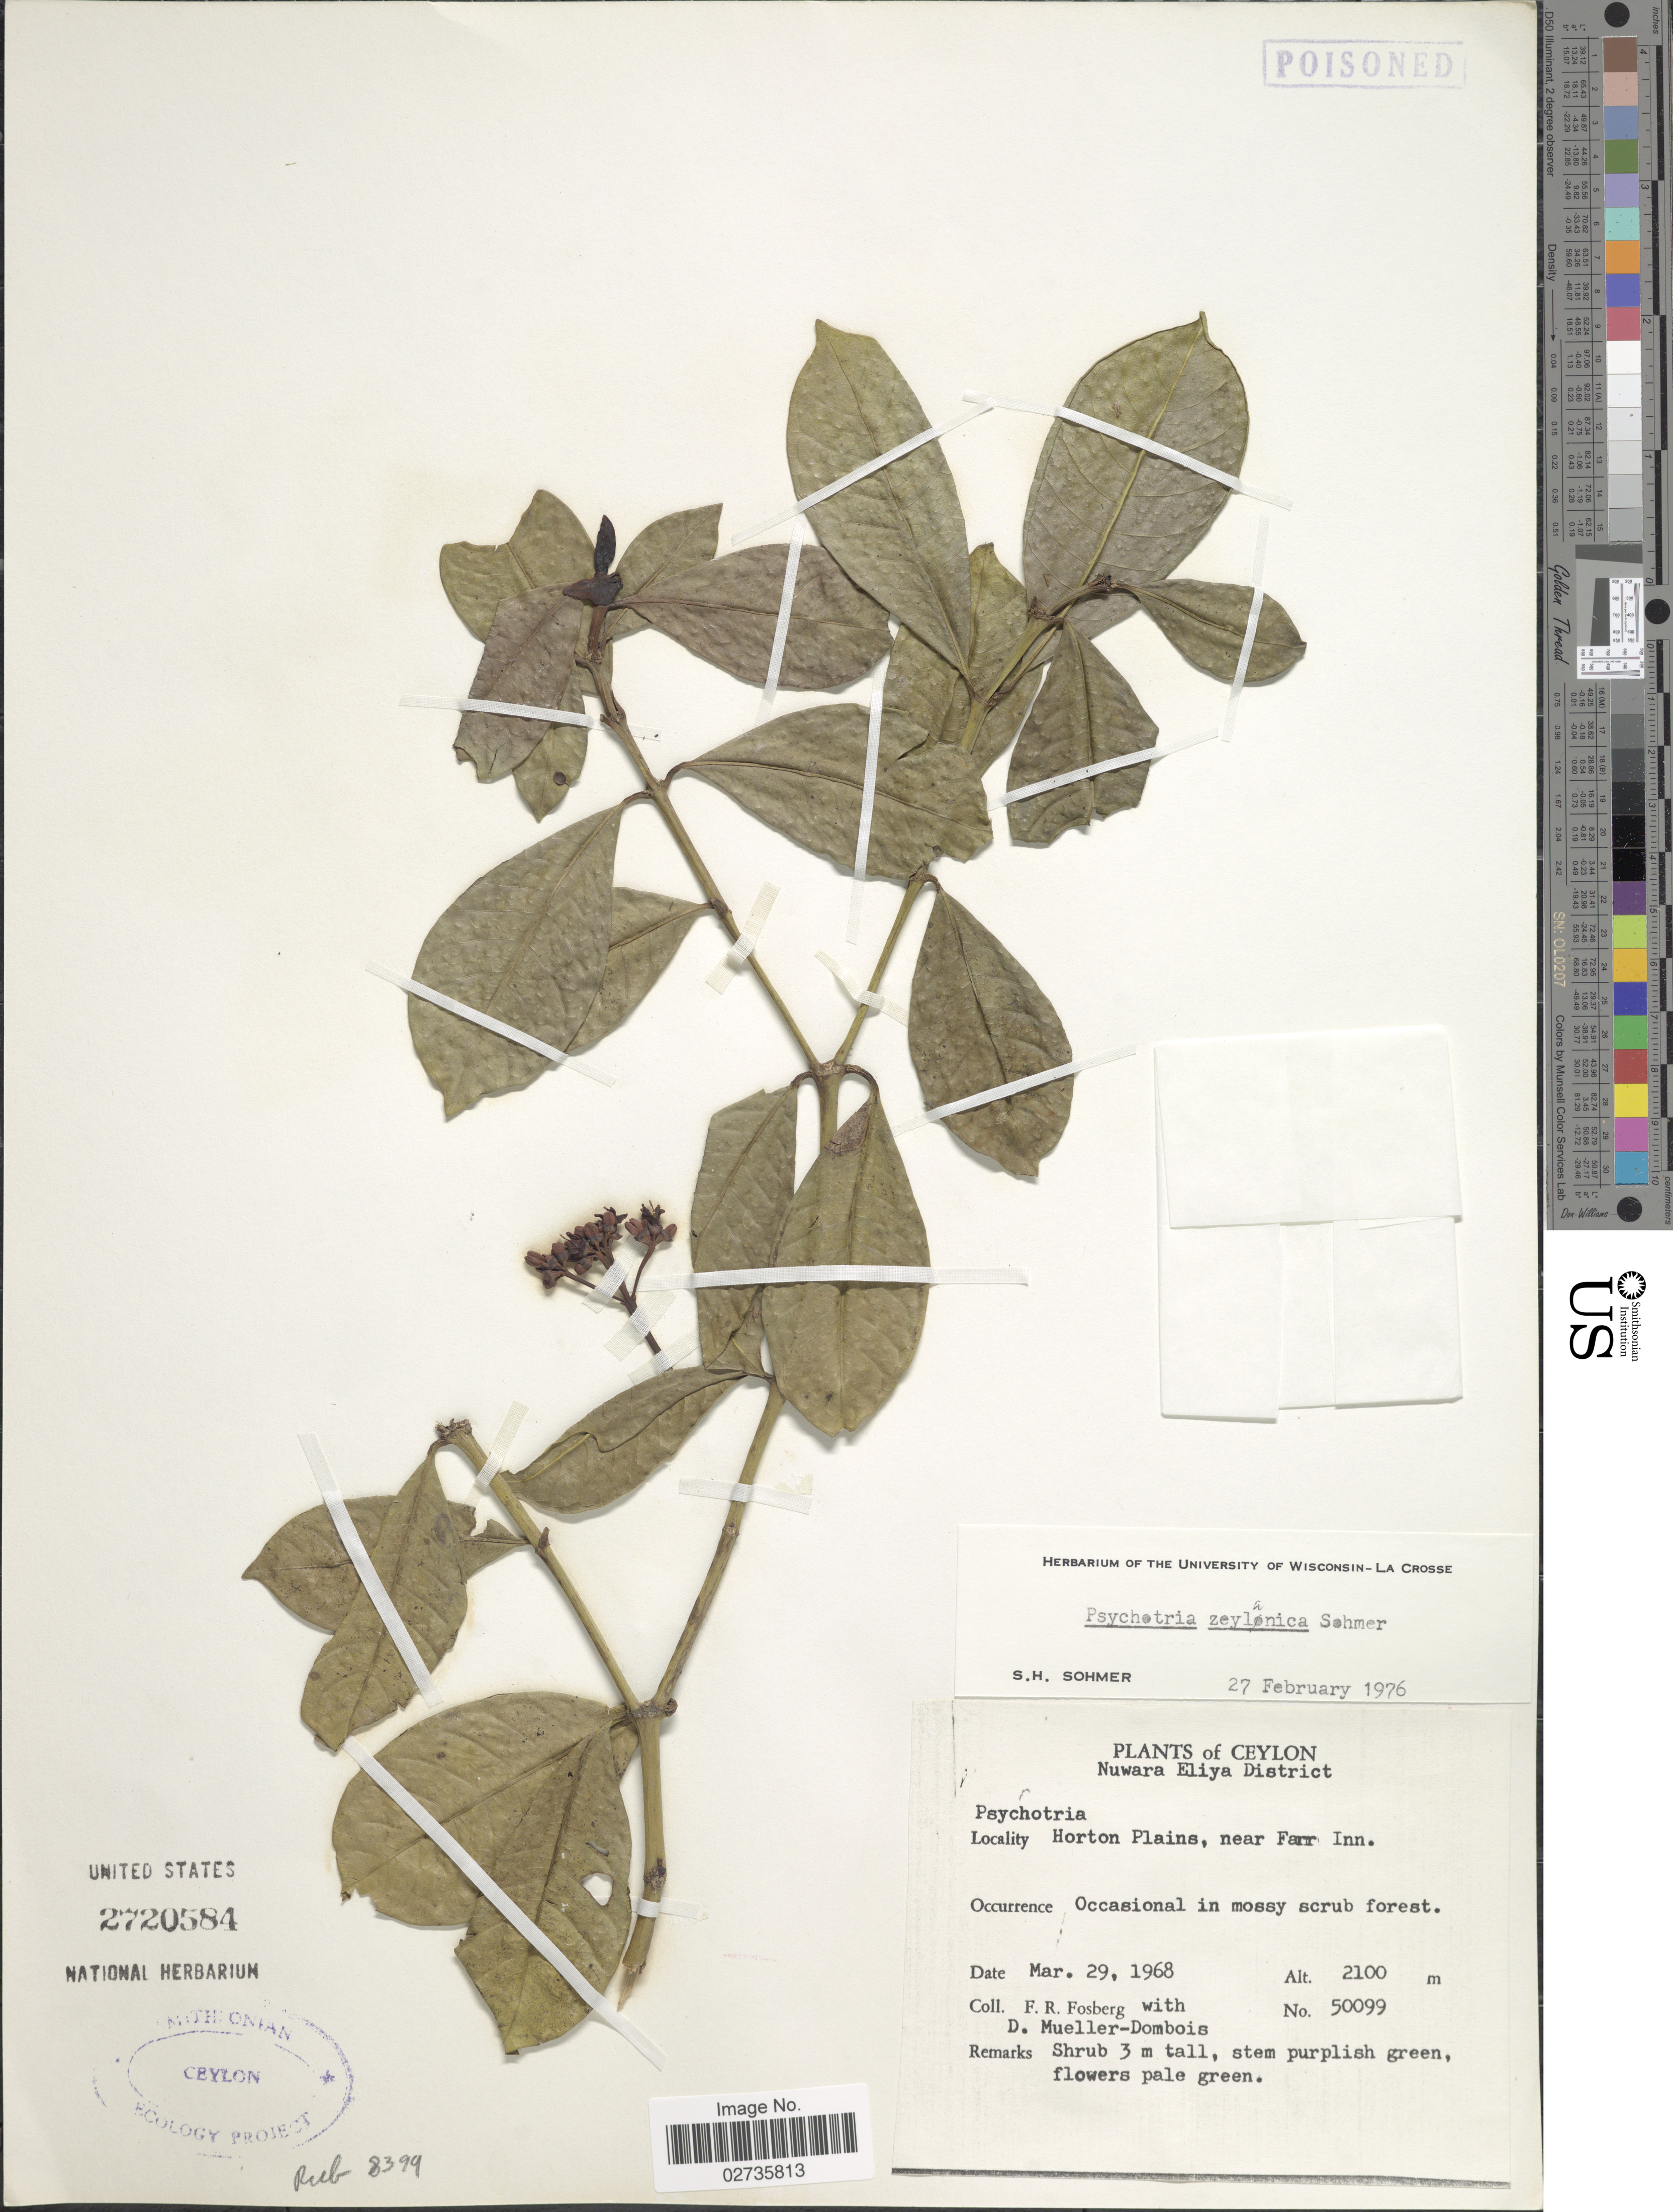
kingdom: Plantae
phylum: Tracheophyta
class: Magnoliopsida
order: Gentianales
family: Rubiaceae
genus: Psychotria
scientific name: Psychotria zeylanica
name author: Sohmer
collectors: F. R. Fosberg & D. Mueller-Dombois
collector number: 50099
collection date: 1968-03-29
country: Sri Lanka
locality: Ceylon, Nuwara Eliya District, Horton Plains, near Farr Inn, Occasional in mossy scrub forest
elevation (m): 2100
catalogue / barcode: US 2720584